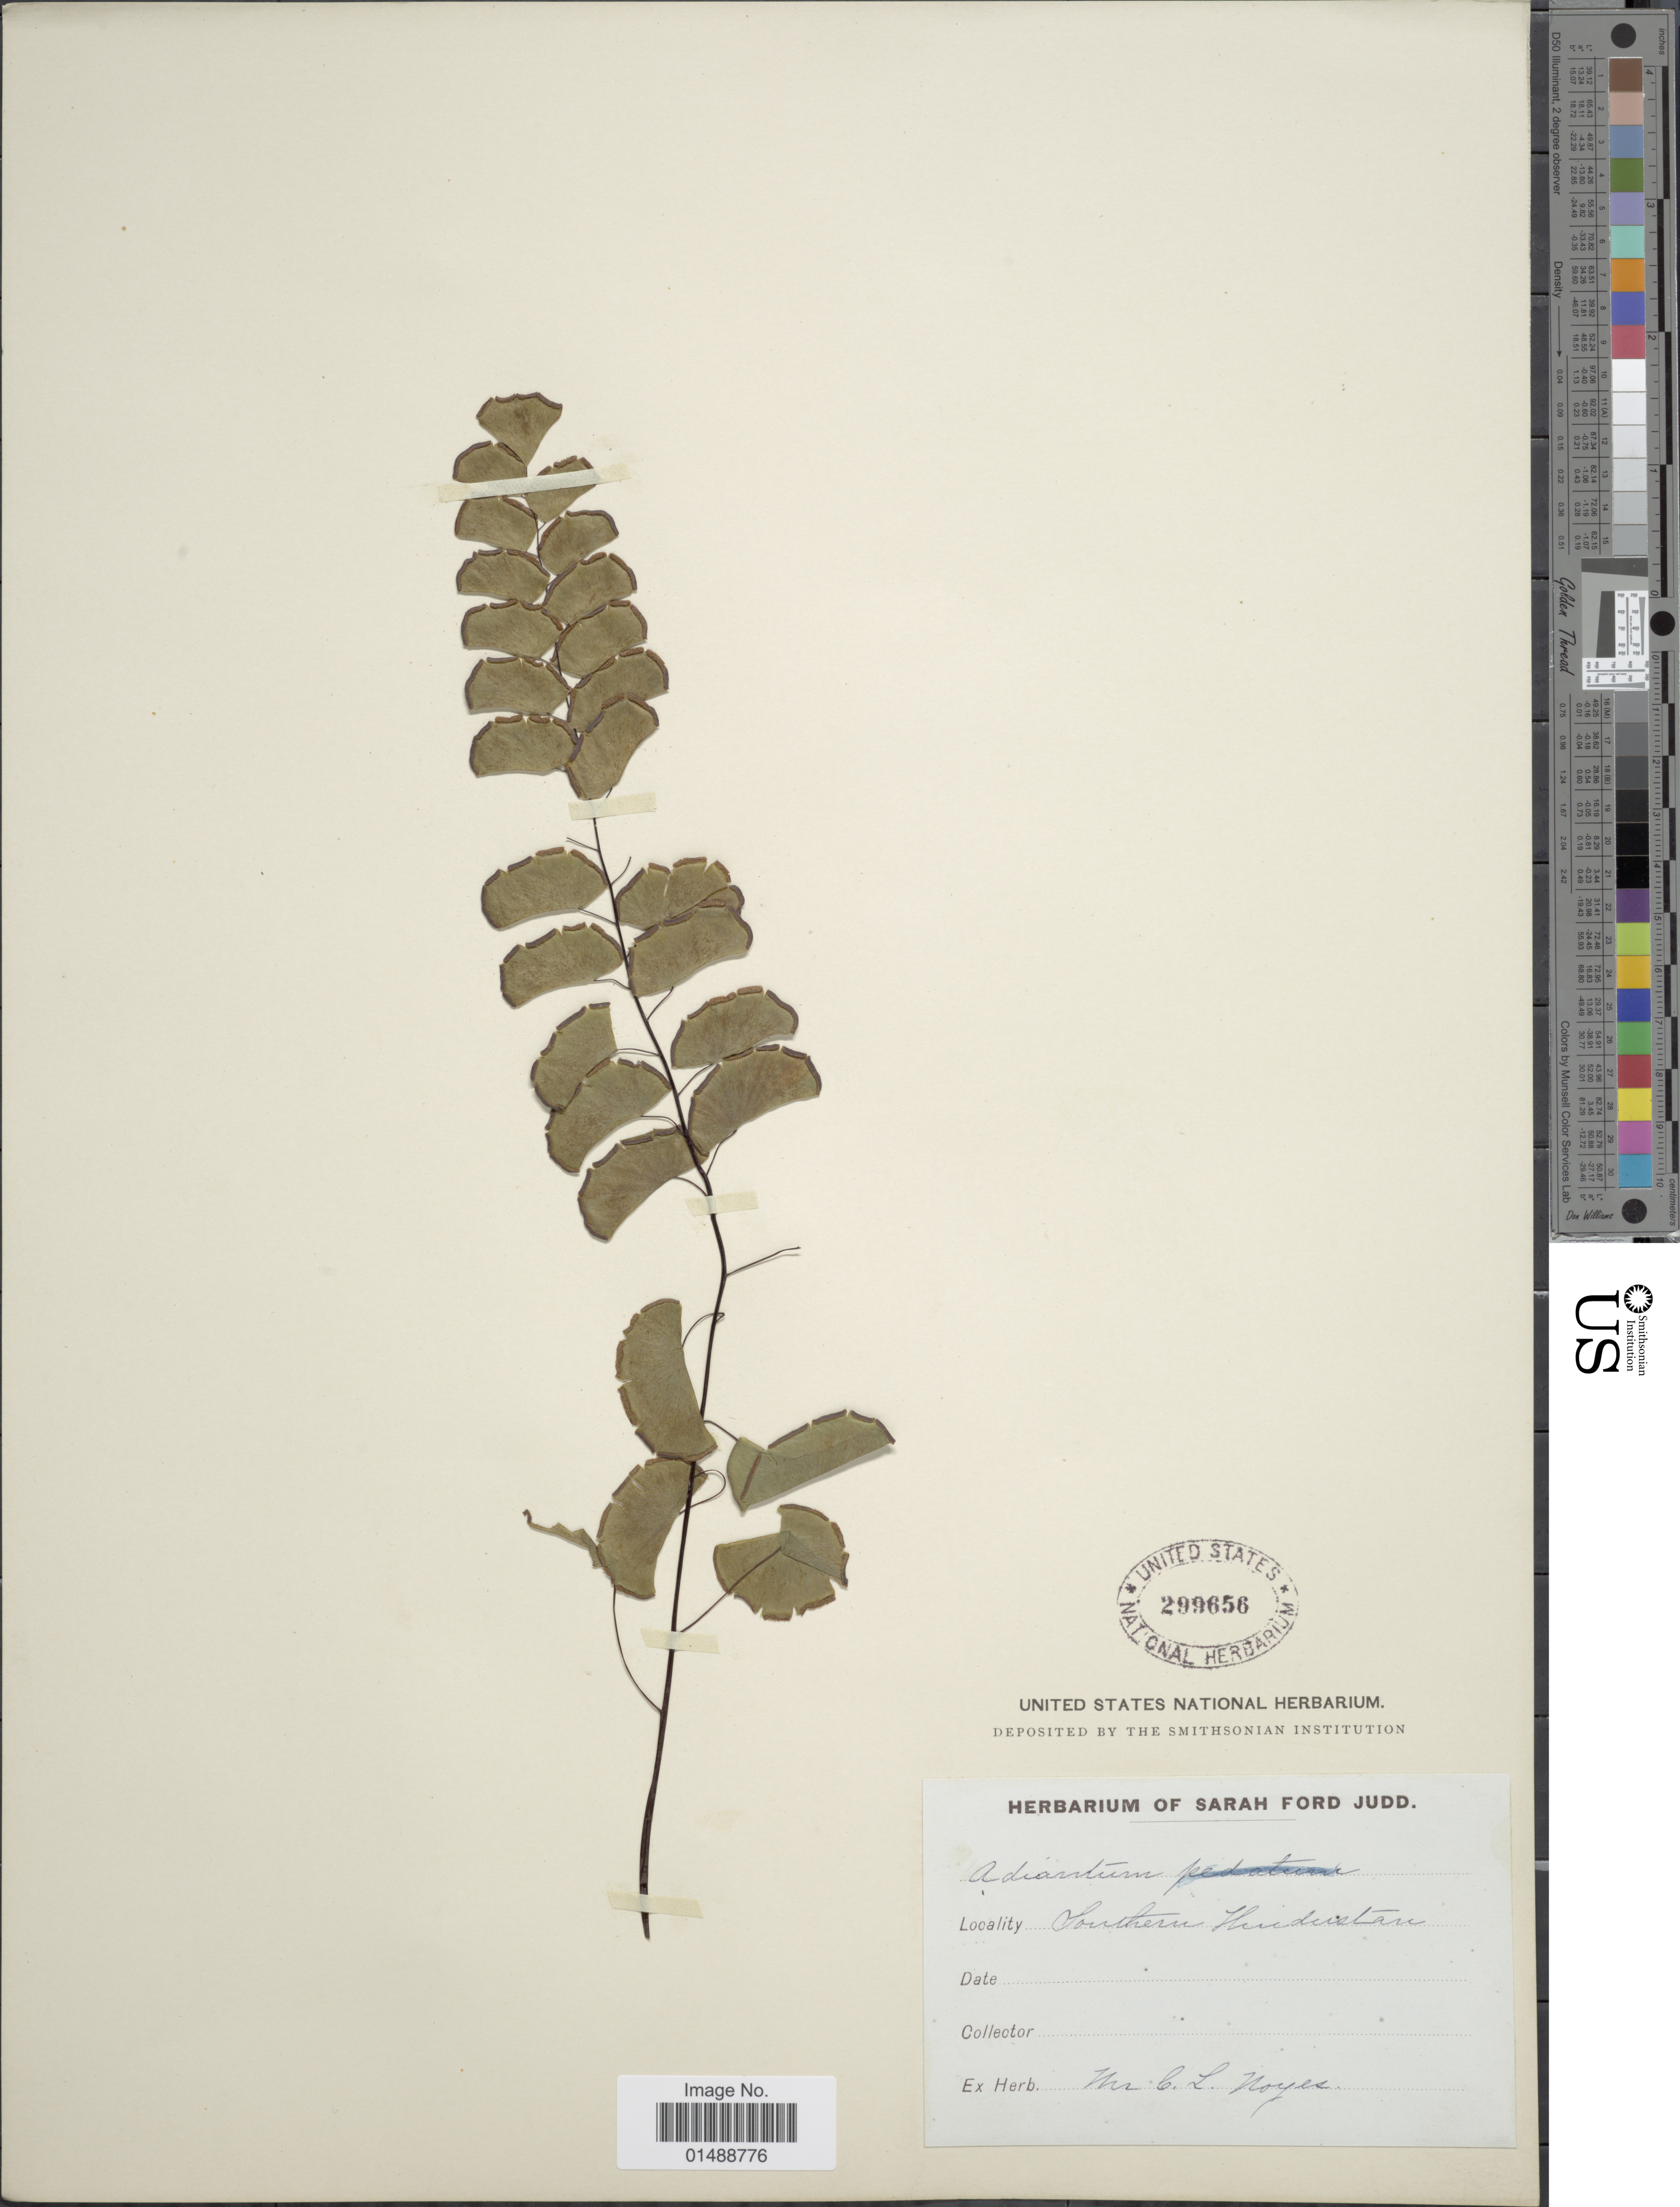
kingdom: Plantae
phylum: Tracheophyta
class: Polypodiopsida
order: Polypodiales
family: Pteridaceae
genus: Adiantum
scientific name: Adiantum philippense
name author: L.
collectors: C. Noyes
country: India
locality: Southern Hindustani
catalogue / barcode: US 299656